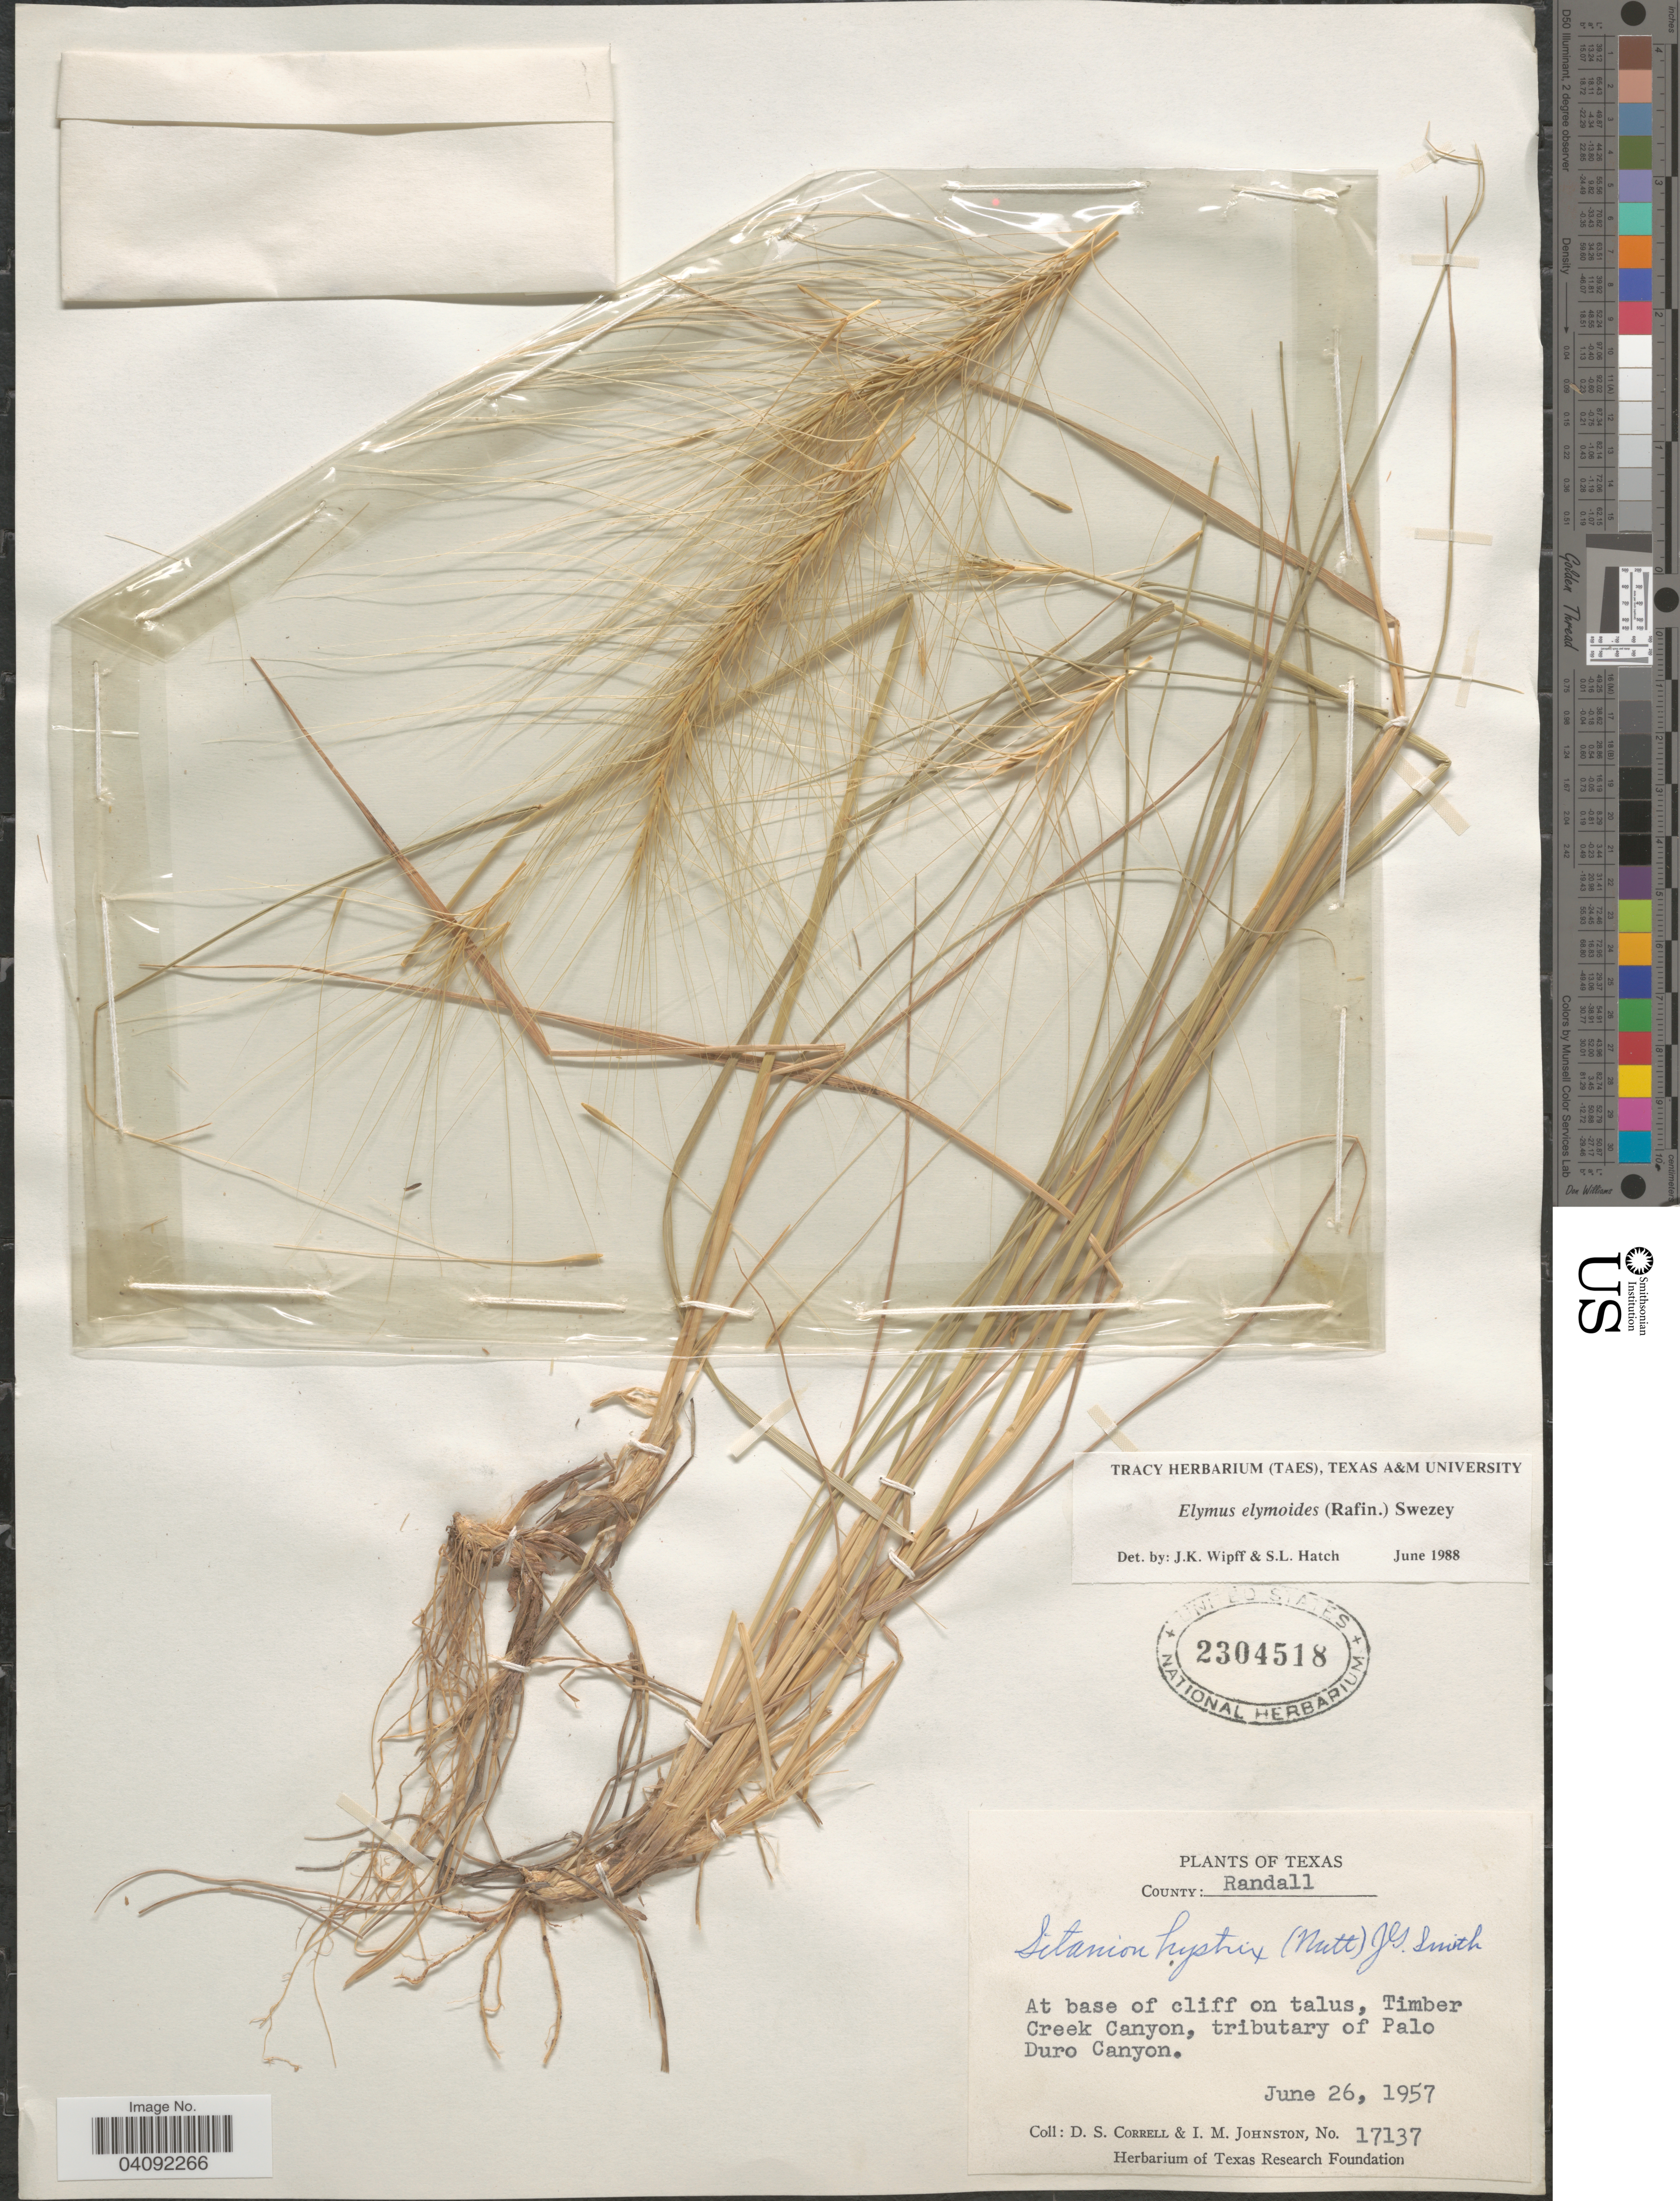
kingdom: Plantae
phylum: Tracheophyta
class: Liliopsida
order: Poales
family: Poaceae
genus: Elymus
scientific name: Elymus elymoides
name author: (Raf.) Swezey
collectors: D. S. Correll & I.M. Johnston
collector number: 17137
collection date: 1957-06-26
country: United States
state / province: Texas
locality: County: Randall. At base of cliff on talus, Timber Creek Canyon, tributary of Palo Duro Canyon.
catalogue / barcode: US 2304518